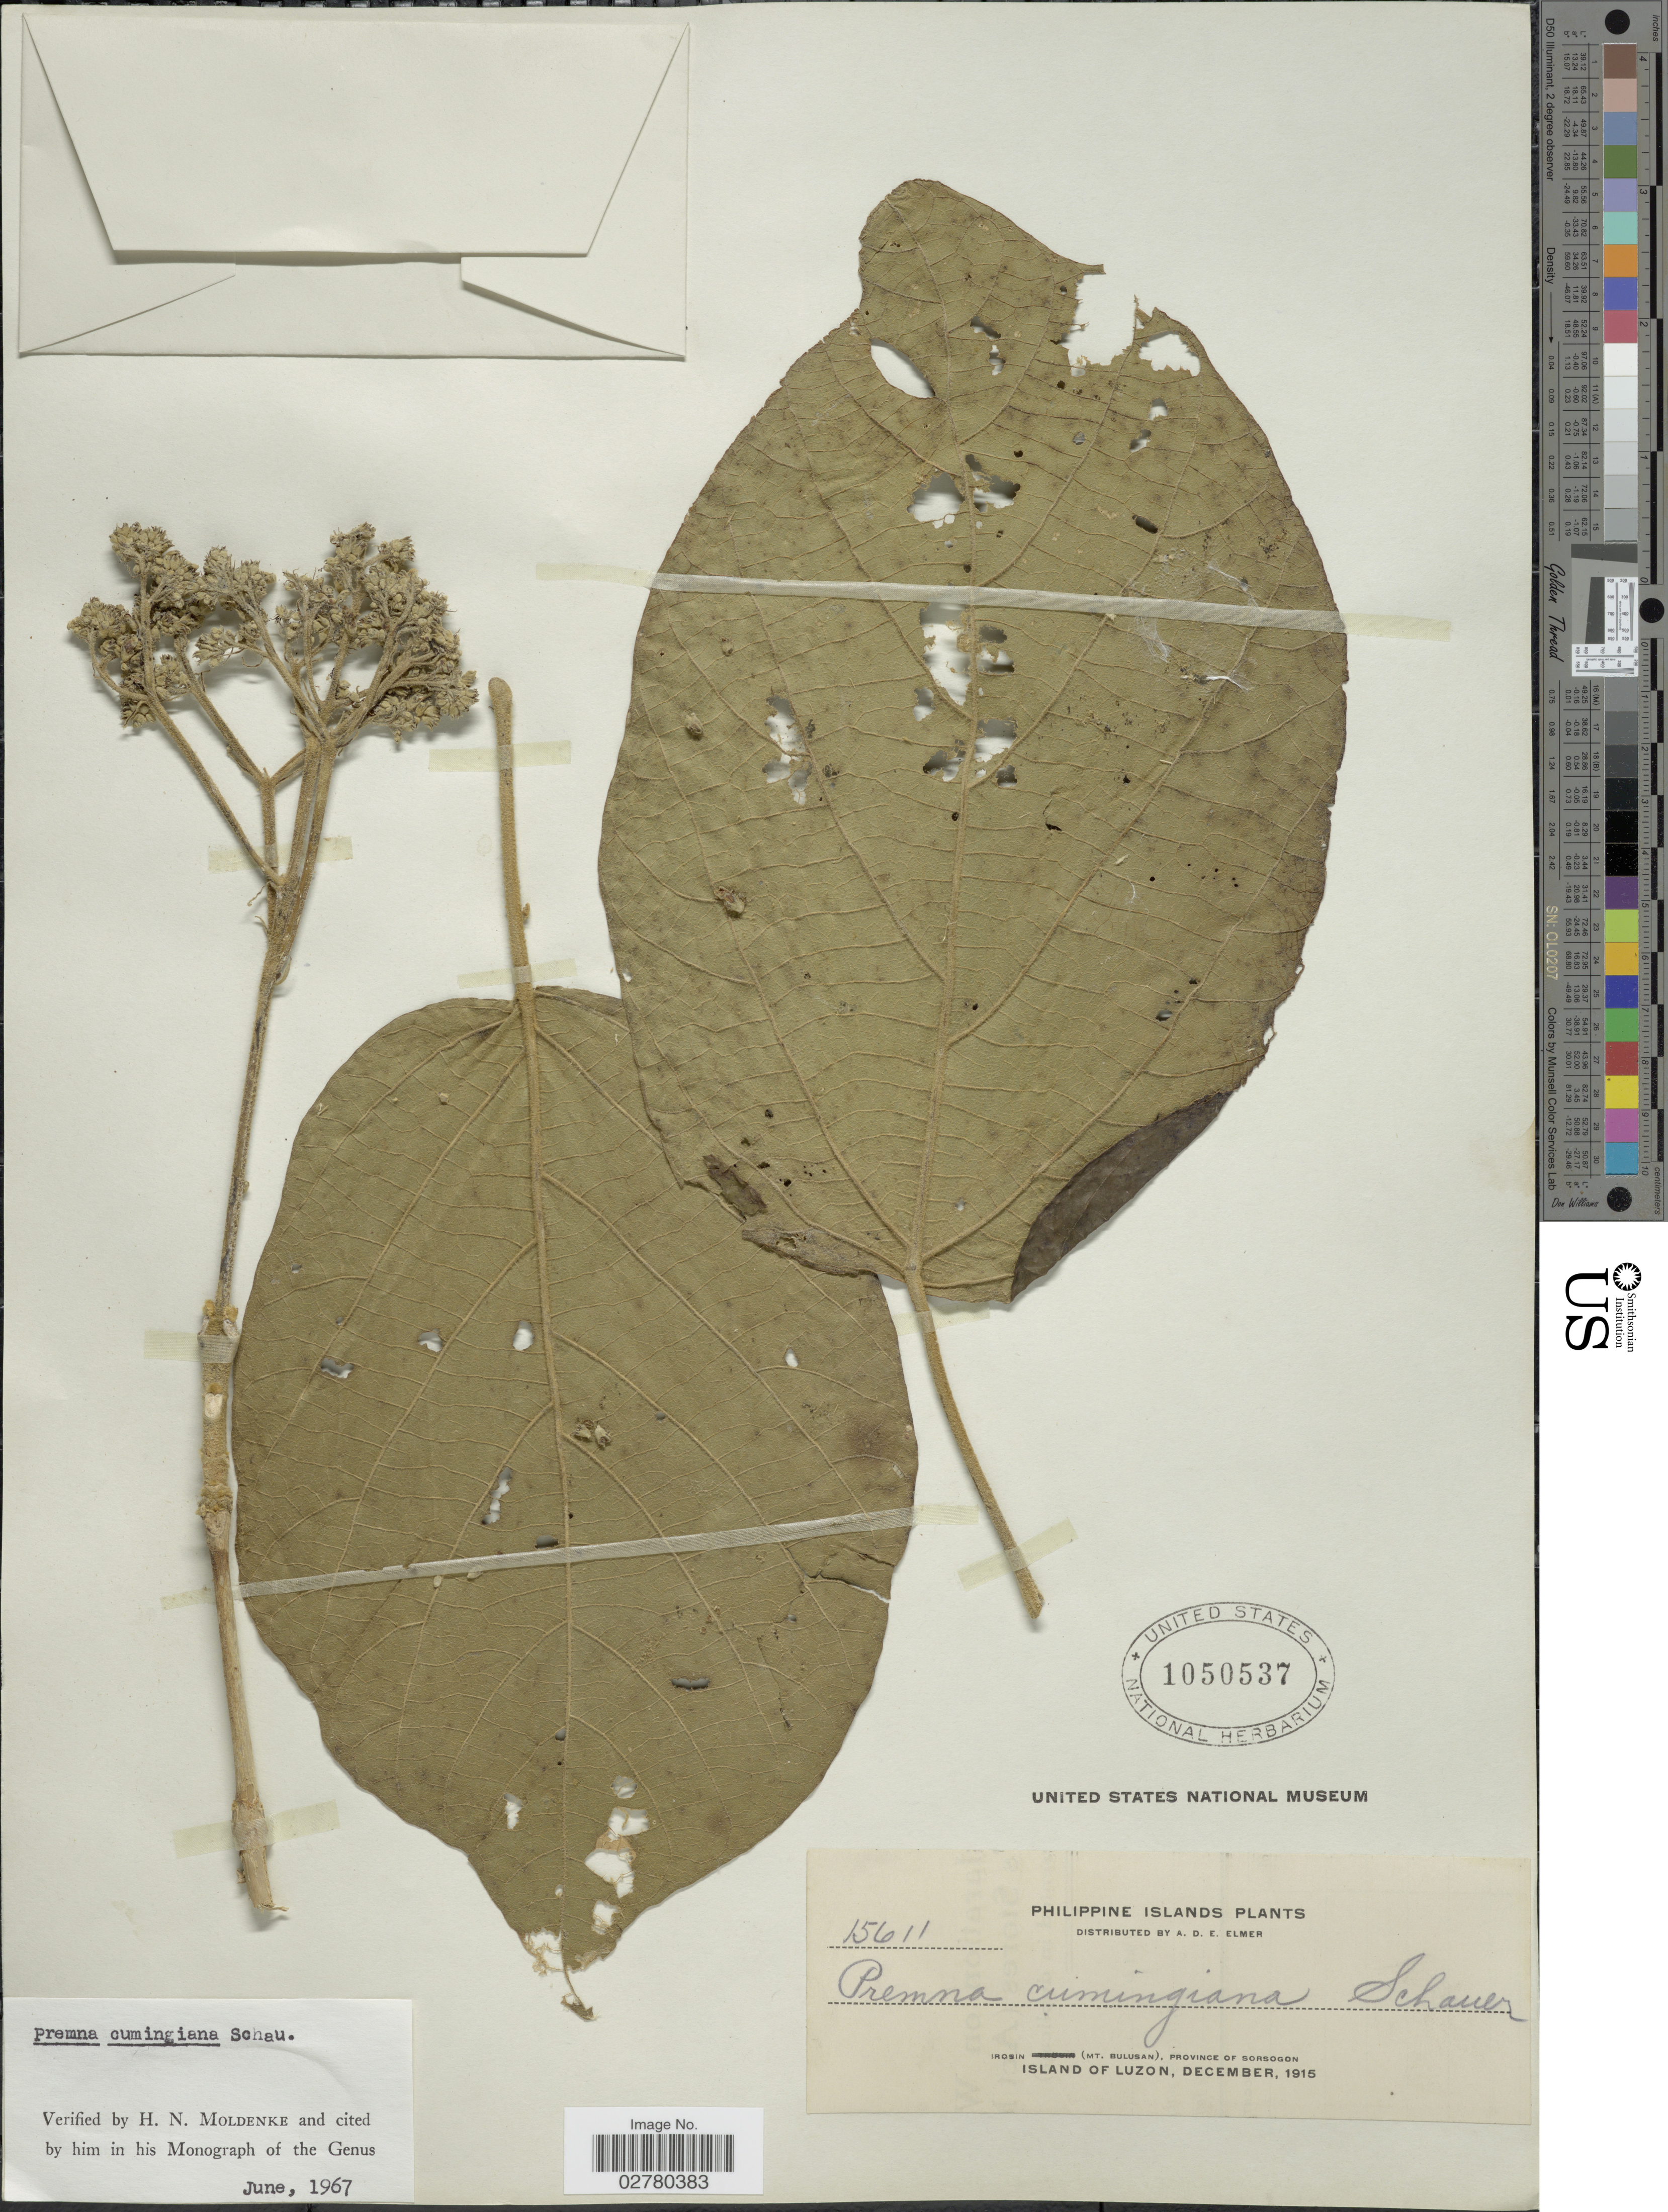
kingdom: Plantae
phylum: Tracheophyta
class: Magnoliopsida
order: Lamiales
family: Lamiaceae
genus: Premna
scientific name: Premna cumingiana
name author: Schauer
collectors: A. D. E. Elmer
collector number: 15611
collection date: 1915-12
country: Philippines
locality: Irosin (Mt. Bulusan), Province of Sorsogon, Island of Luzon.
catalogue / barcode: US 1050537